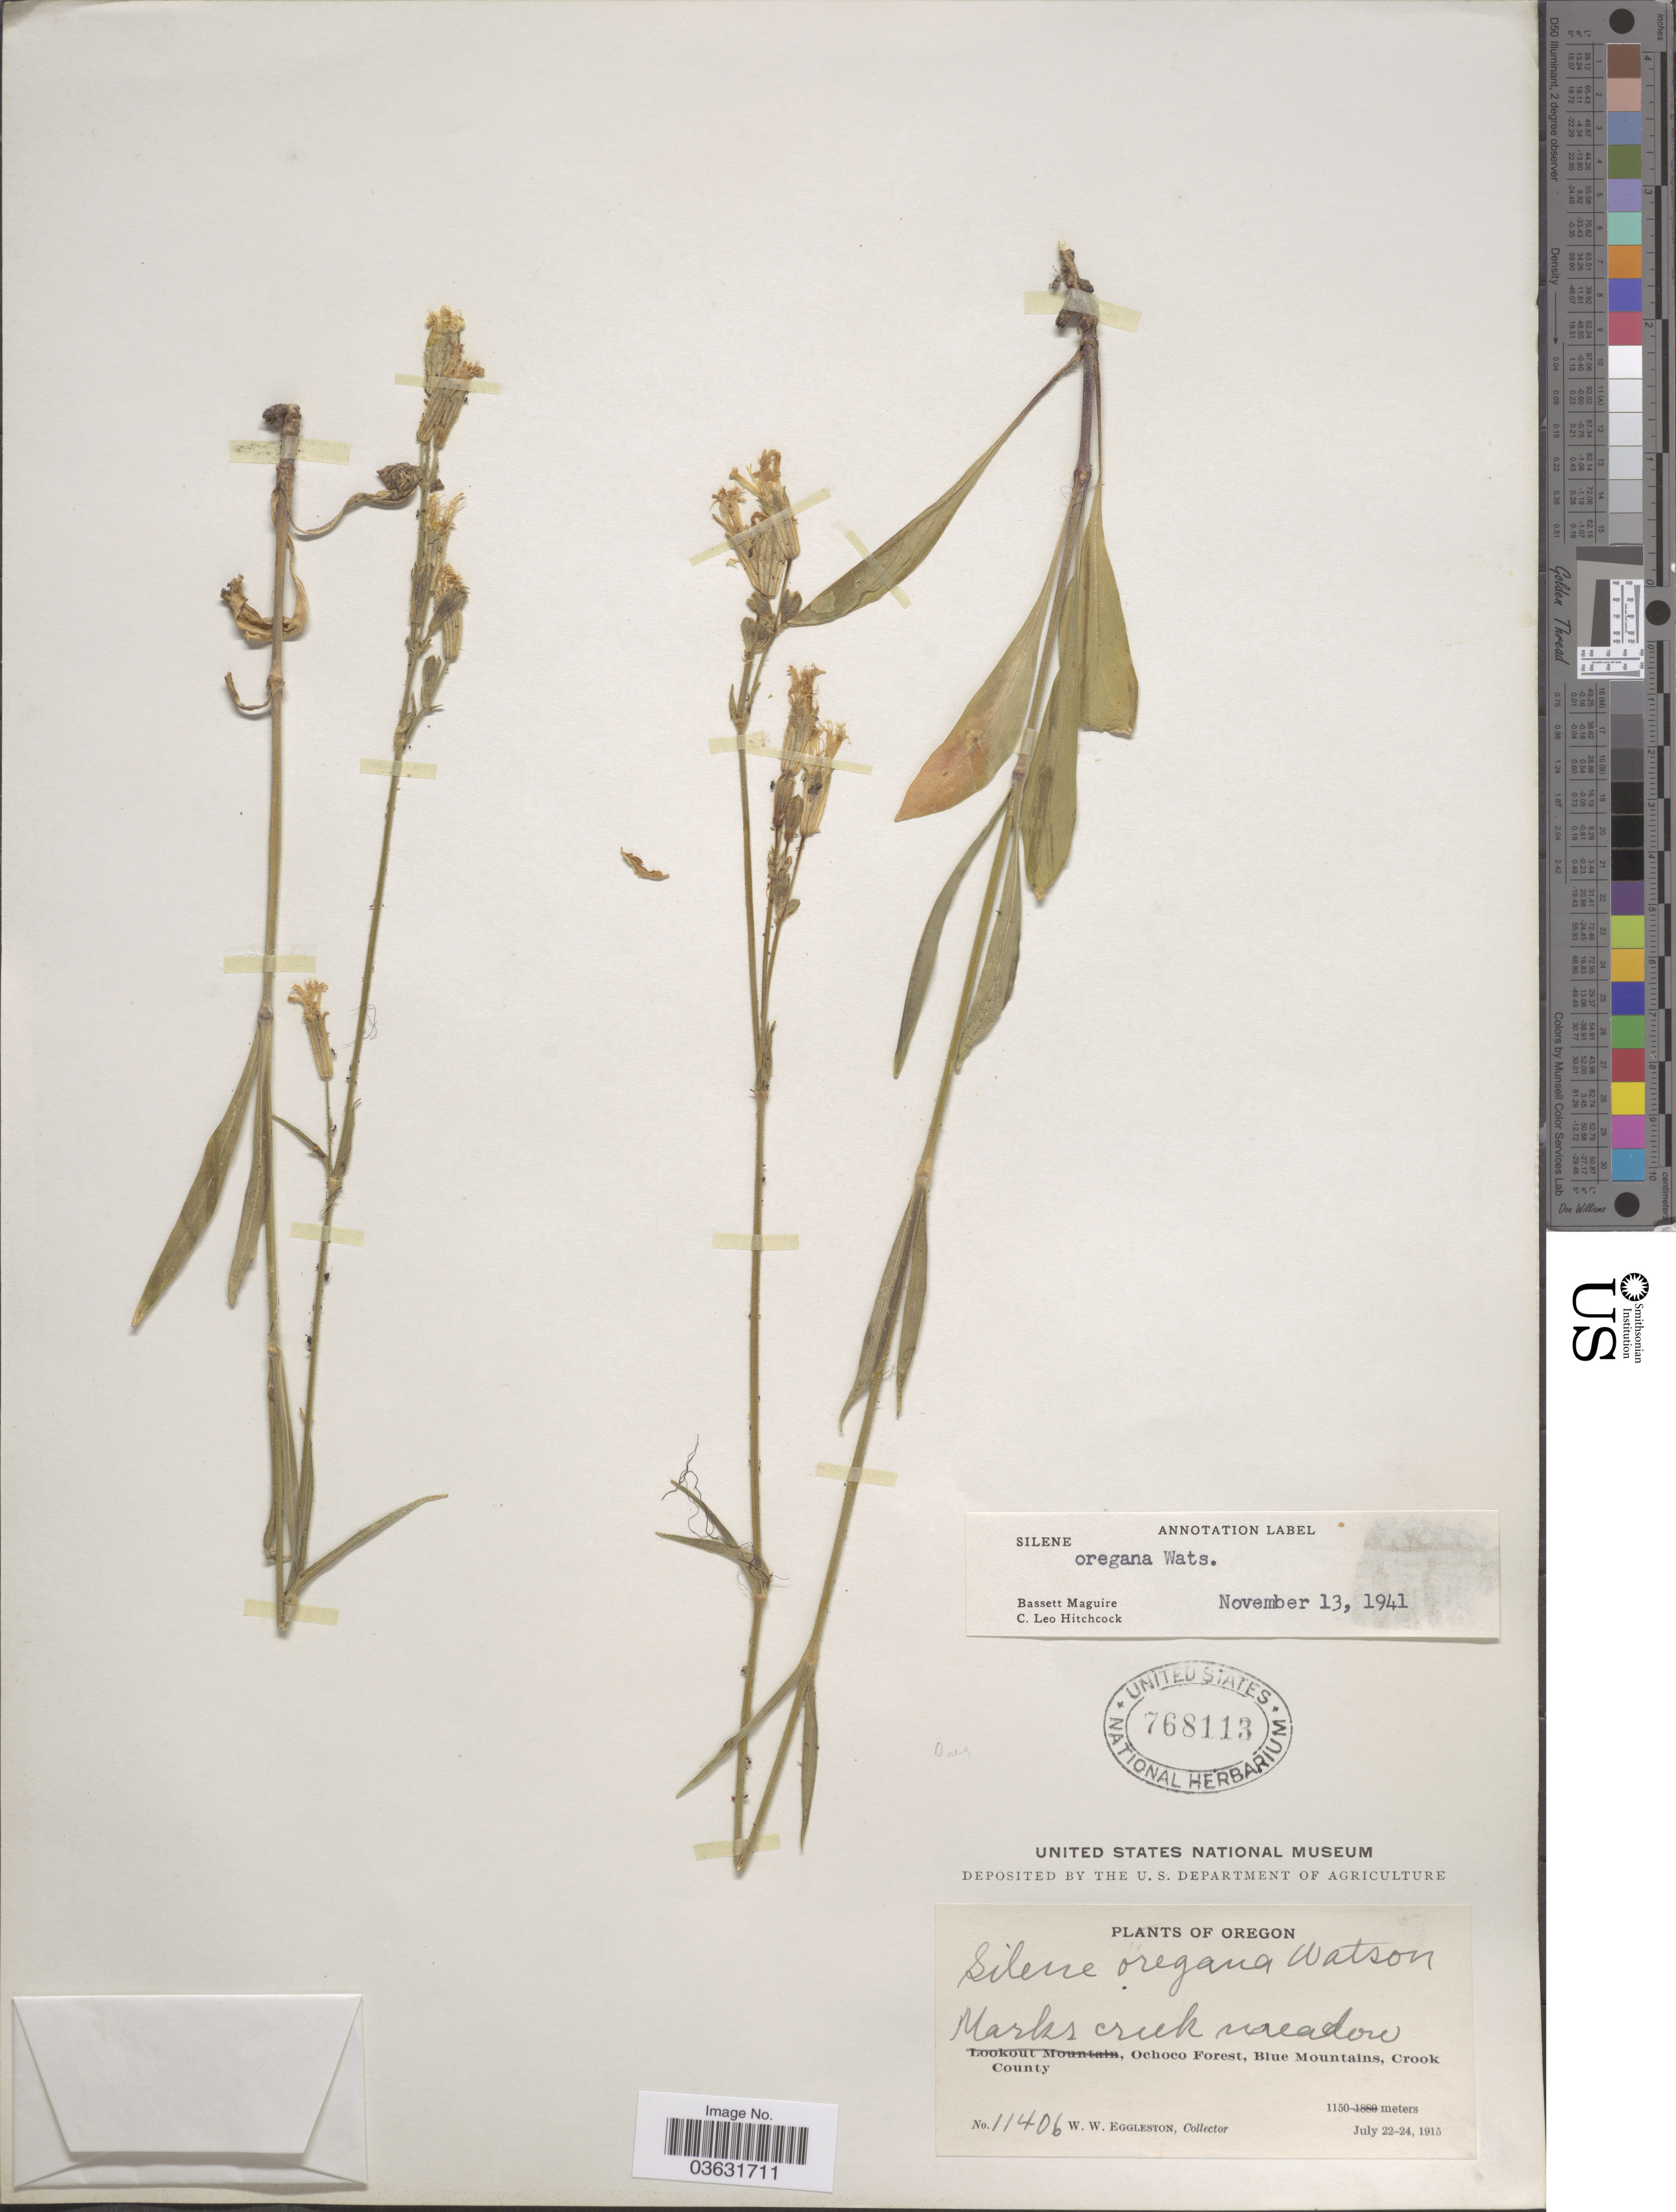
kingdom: Plantae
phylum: Tracheophyta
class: Magnoliopsida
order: Caryophyllales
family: Caryophyllaceae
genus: Silene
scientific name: Silene oregana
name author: S. Watson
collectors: W. W. Eggleston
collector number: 11406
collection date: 1915-07-22/1915-07-24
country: United States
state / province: Oregon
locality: Marks Creek meadow. Ochoco Forest, Blue Mountains, Crook County.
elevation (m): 1150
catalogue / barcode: US 768113